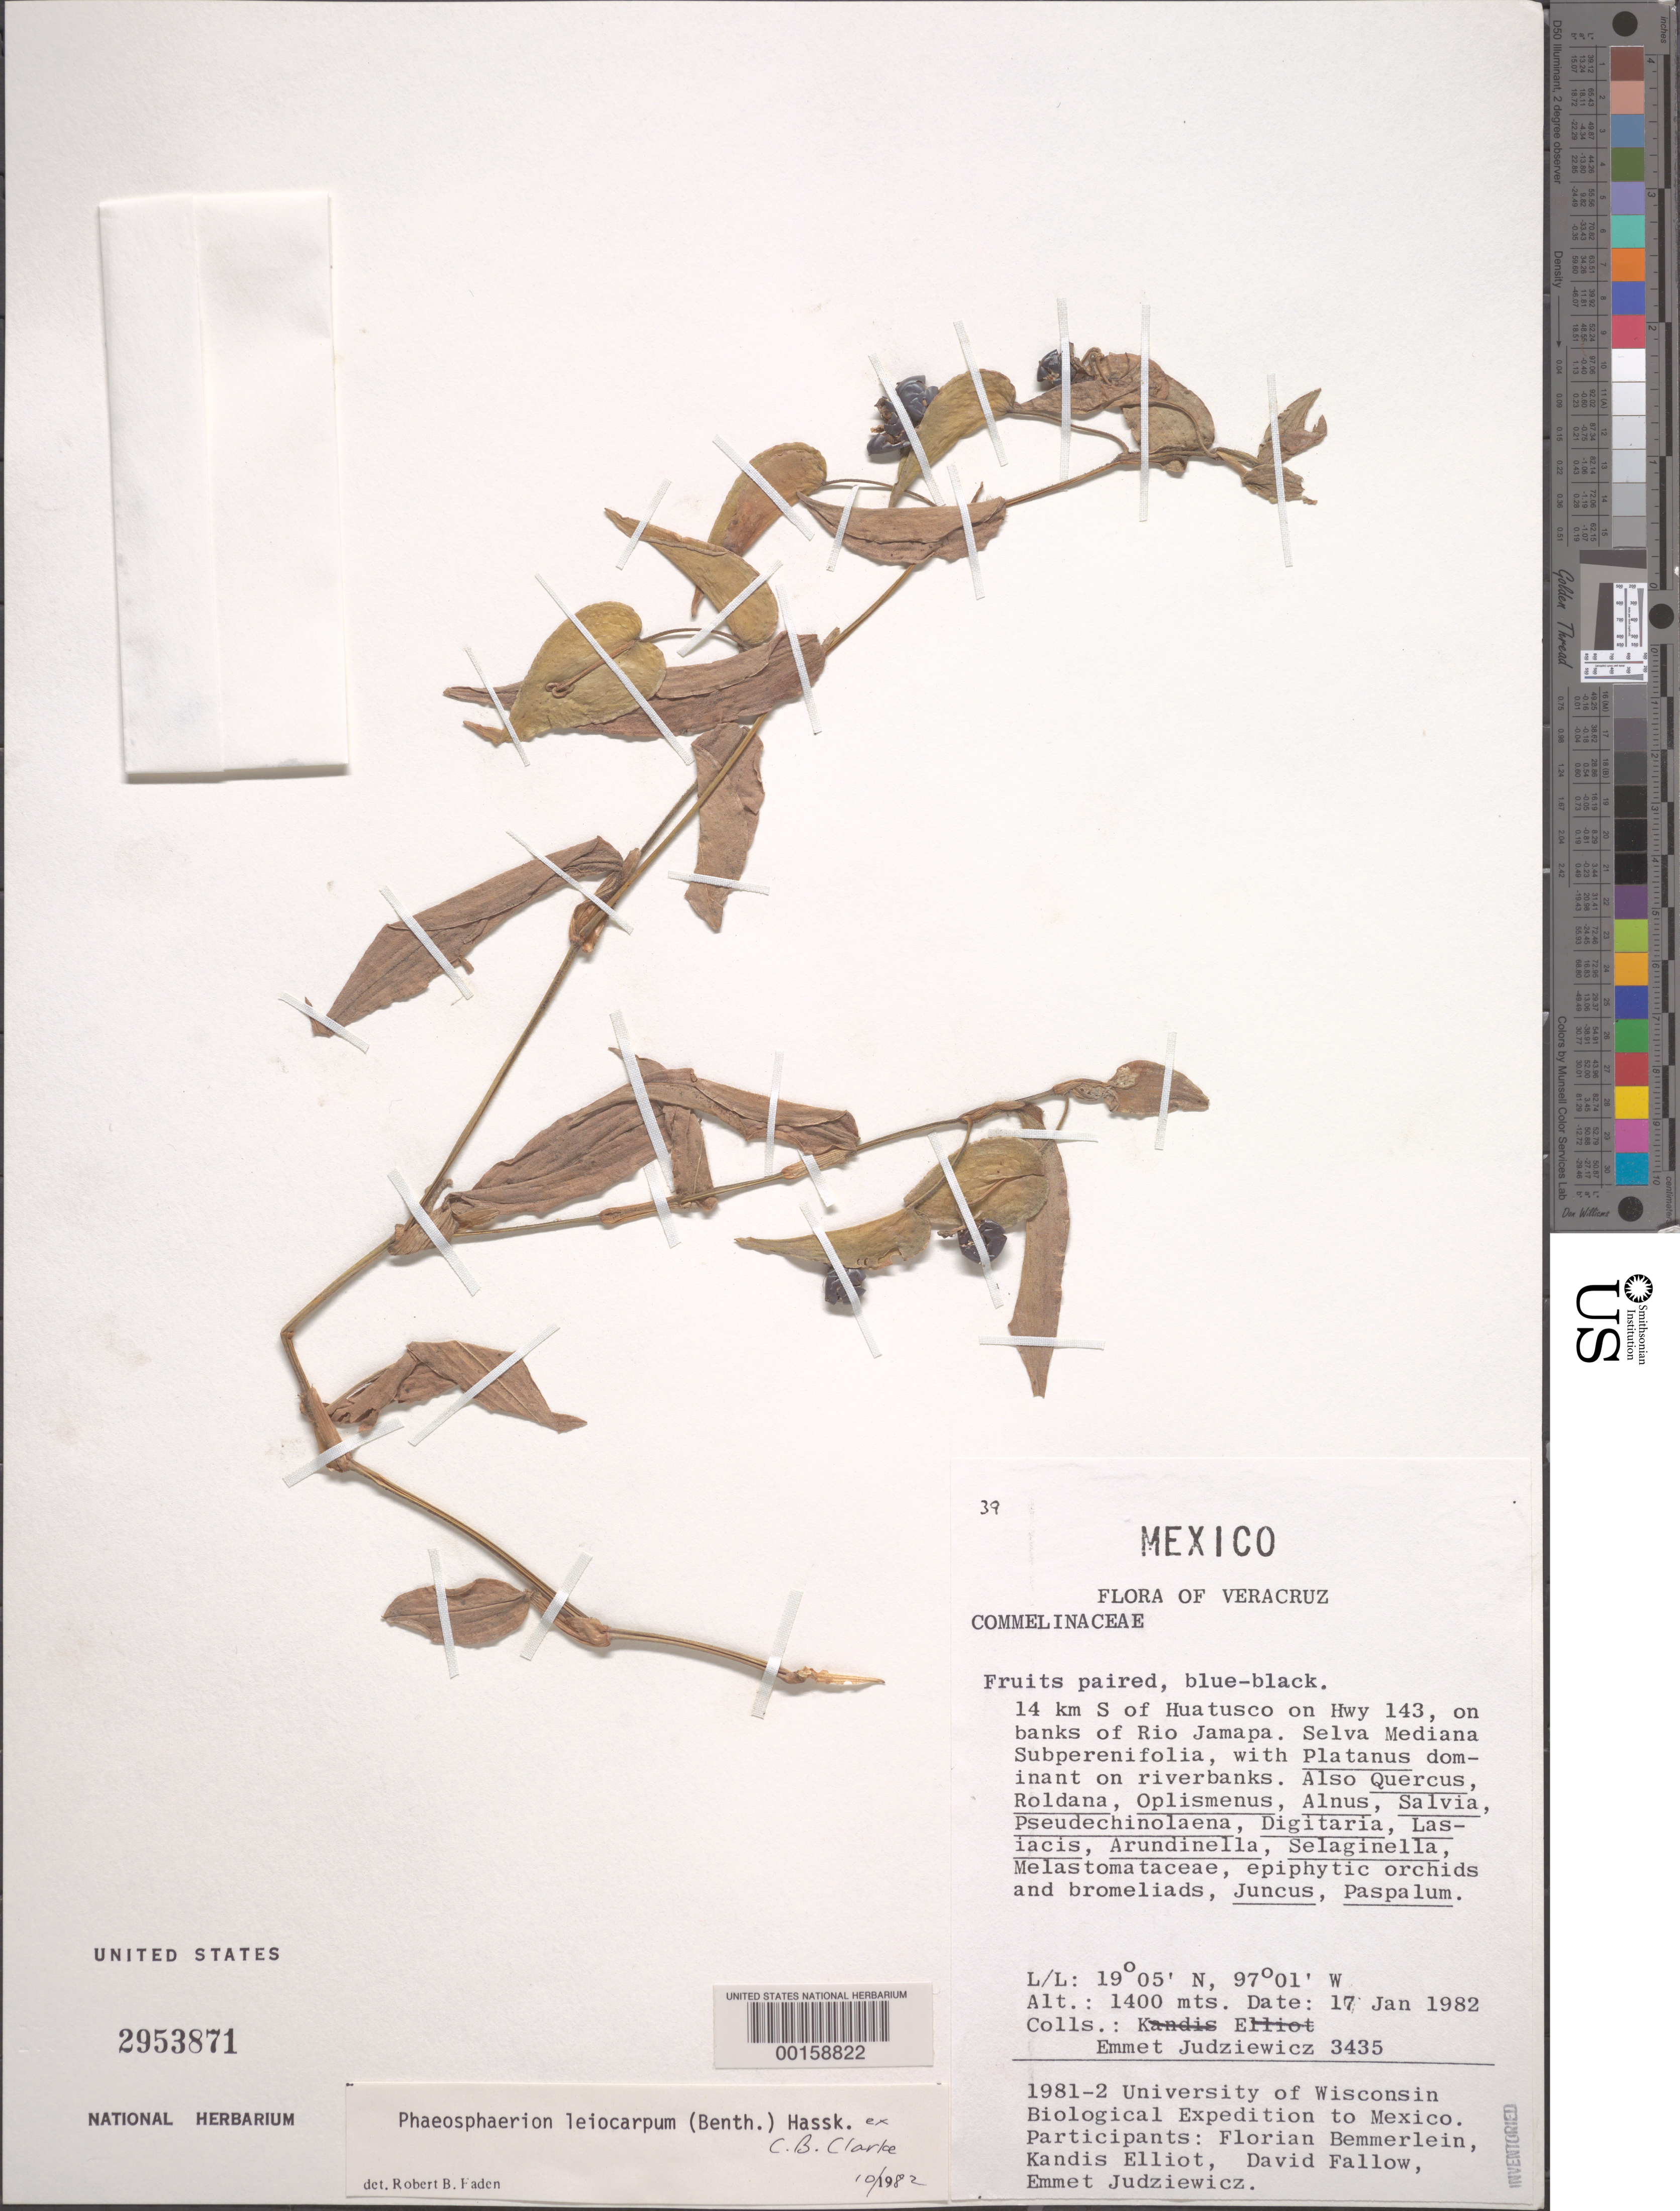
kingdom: Plantae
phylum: Tracheophyta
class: Liliopsida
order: Commelinales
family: Commelinaceae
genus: Commelina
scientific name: Commelina leiocarpa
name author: Benth.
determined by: Faden, Robert B., (US), Smithsonian Institution - National Museum of Natural History (UNITED STATES)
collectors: E. J. Judziewicz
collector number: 3435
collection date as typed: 17 Jan 1982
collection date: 1982-01-17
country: Mexico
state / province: Veracruz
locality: S of huatsco, rio jamapa riverbank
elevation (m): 1400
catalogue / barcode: US 2953871